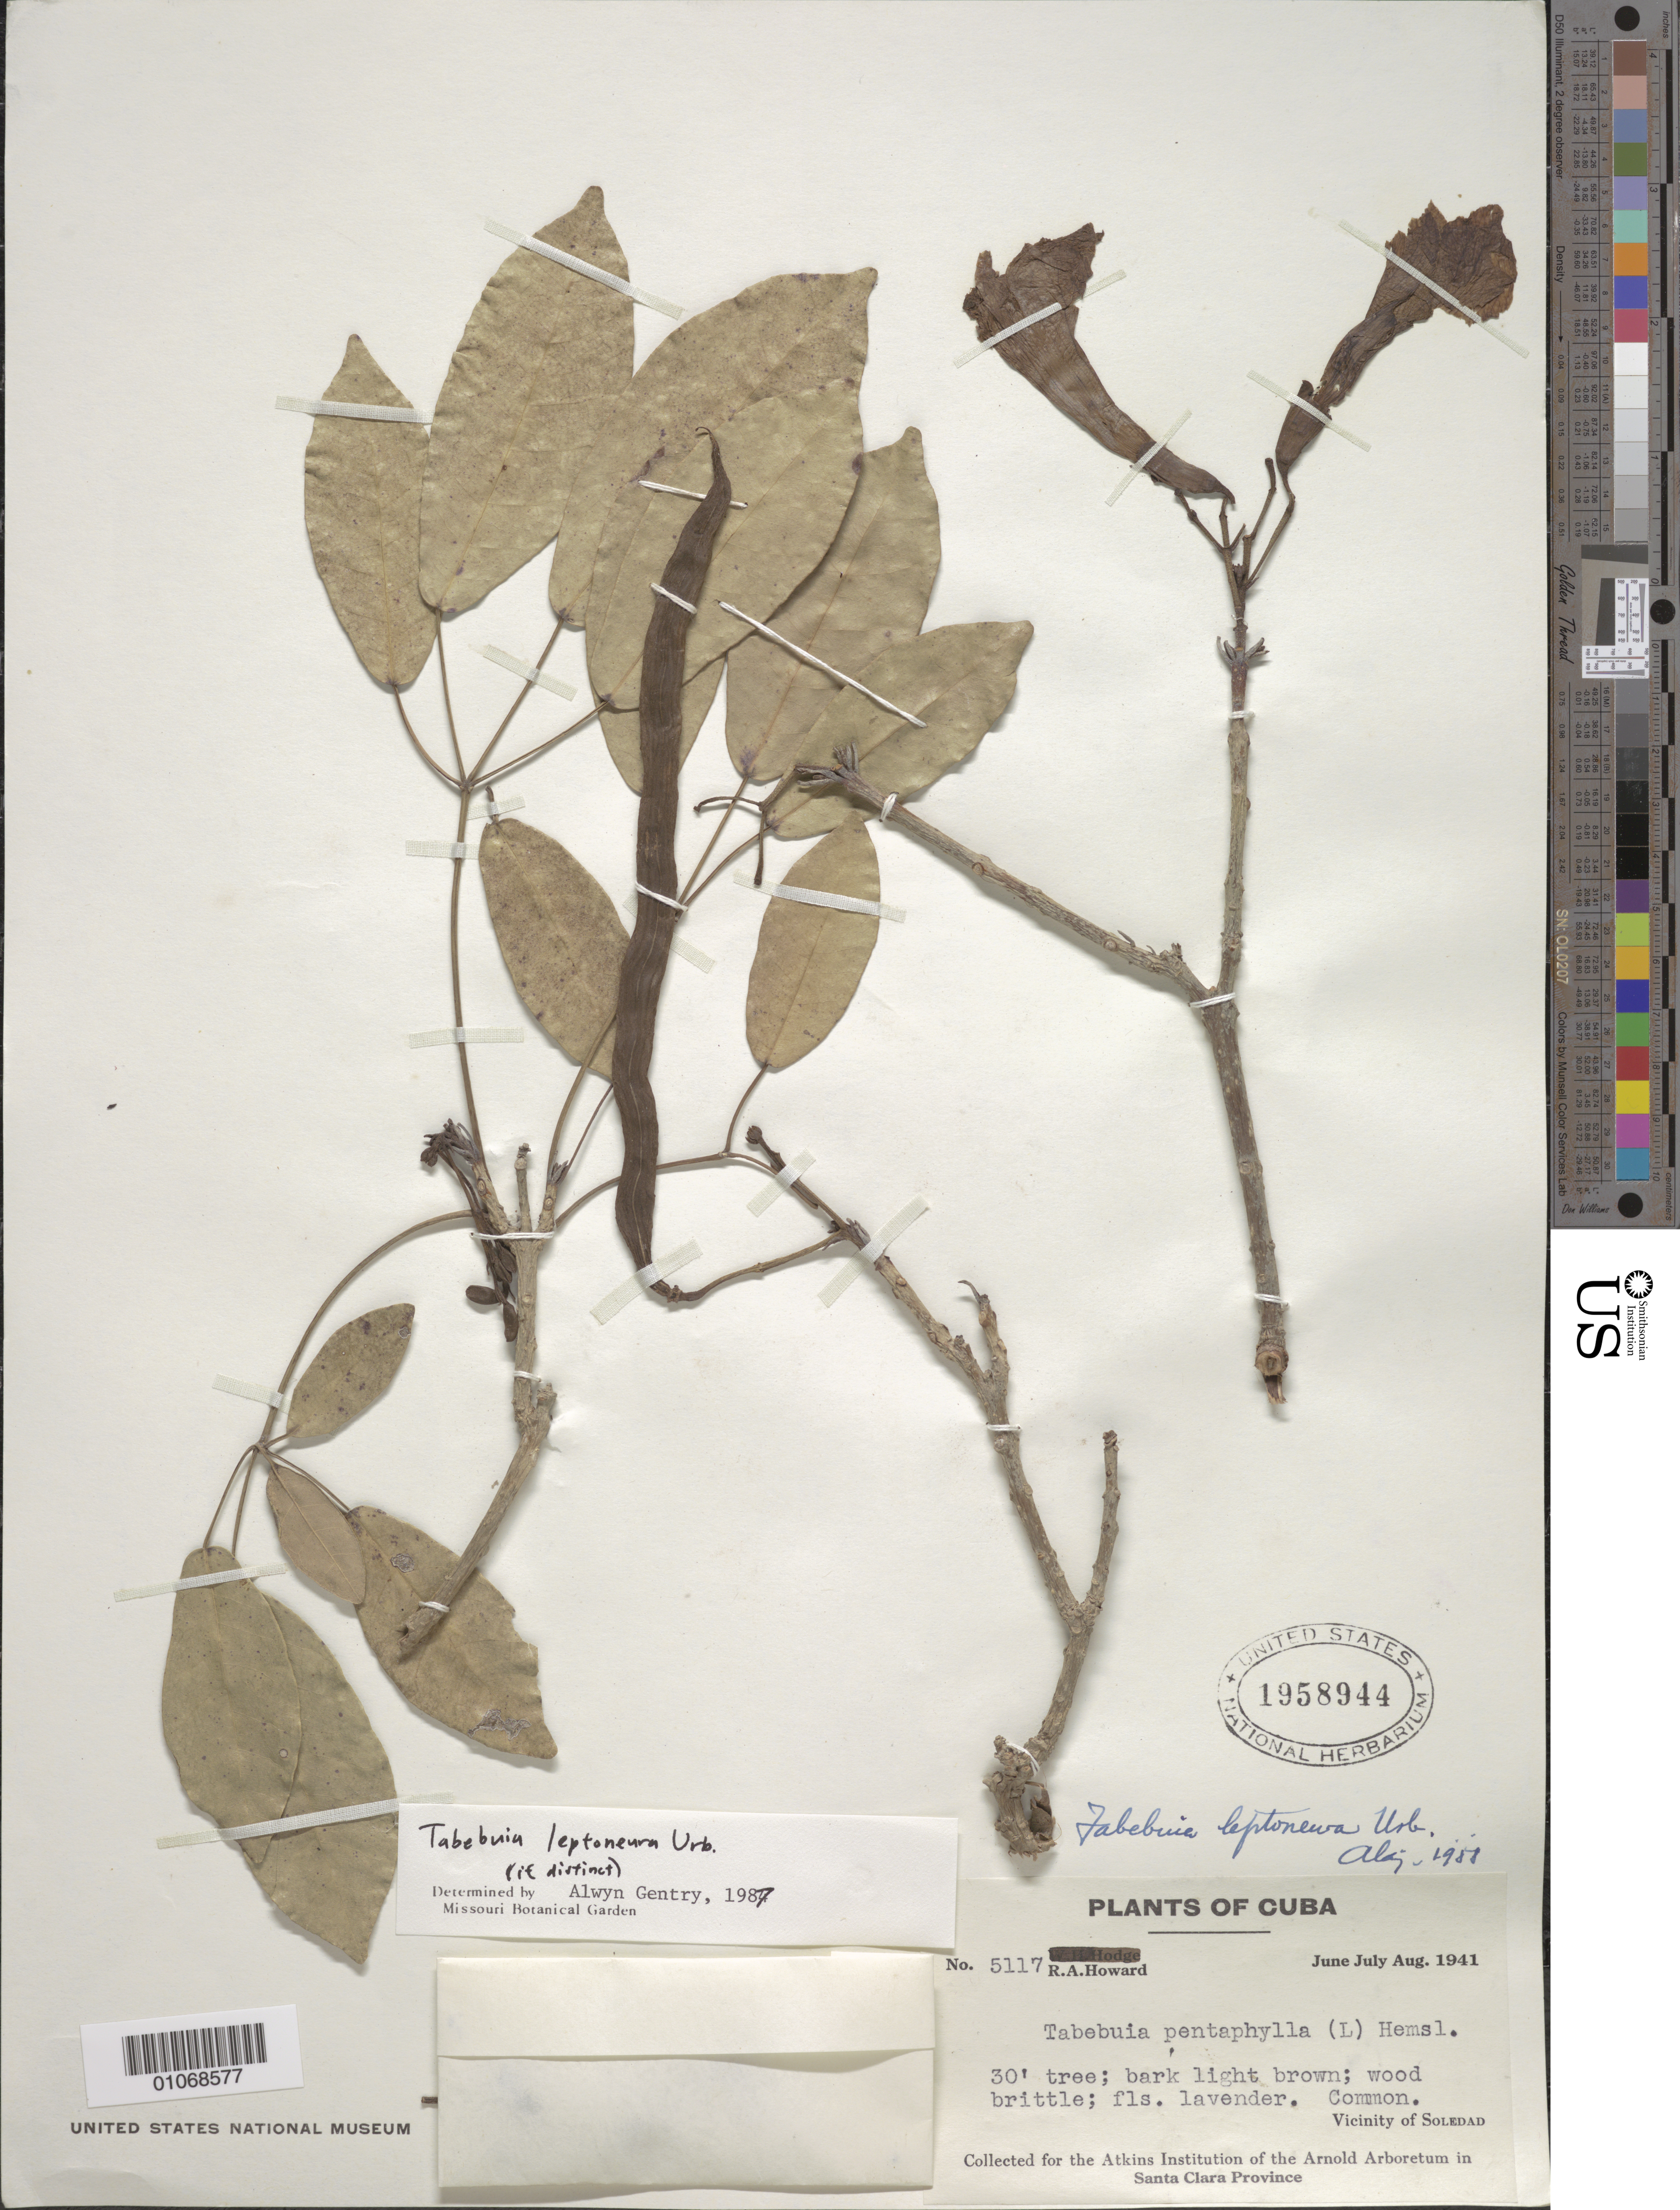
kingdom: Plantae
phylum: Tracheophyta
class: Magnoliopsida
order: Lamiales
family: Bignoniaceae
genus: Tabebuia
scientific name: Tabebuia leptoneura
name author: Urb.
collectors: R. A. Howard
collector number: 5117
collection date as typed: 01 Jun 1941 to 31 Aug 1941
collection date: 1941-06-01/1941-08-31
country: Cuba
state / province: Cienfuegos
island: Cuba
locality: Vicinity of Soledad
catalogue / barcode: US 1958944